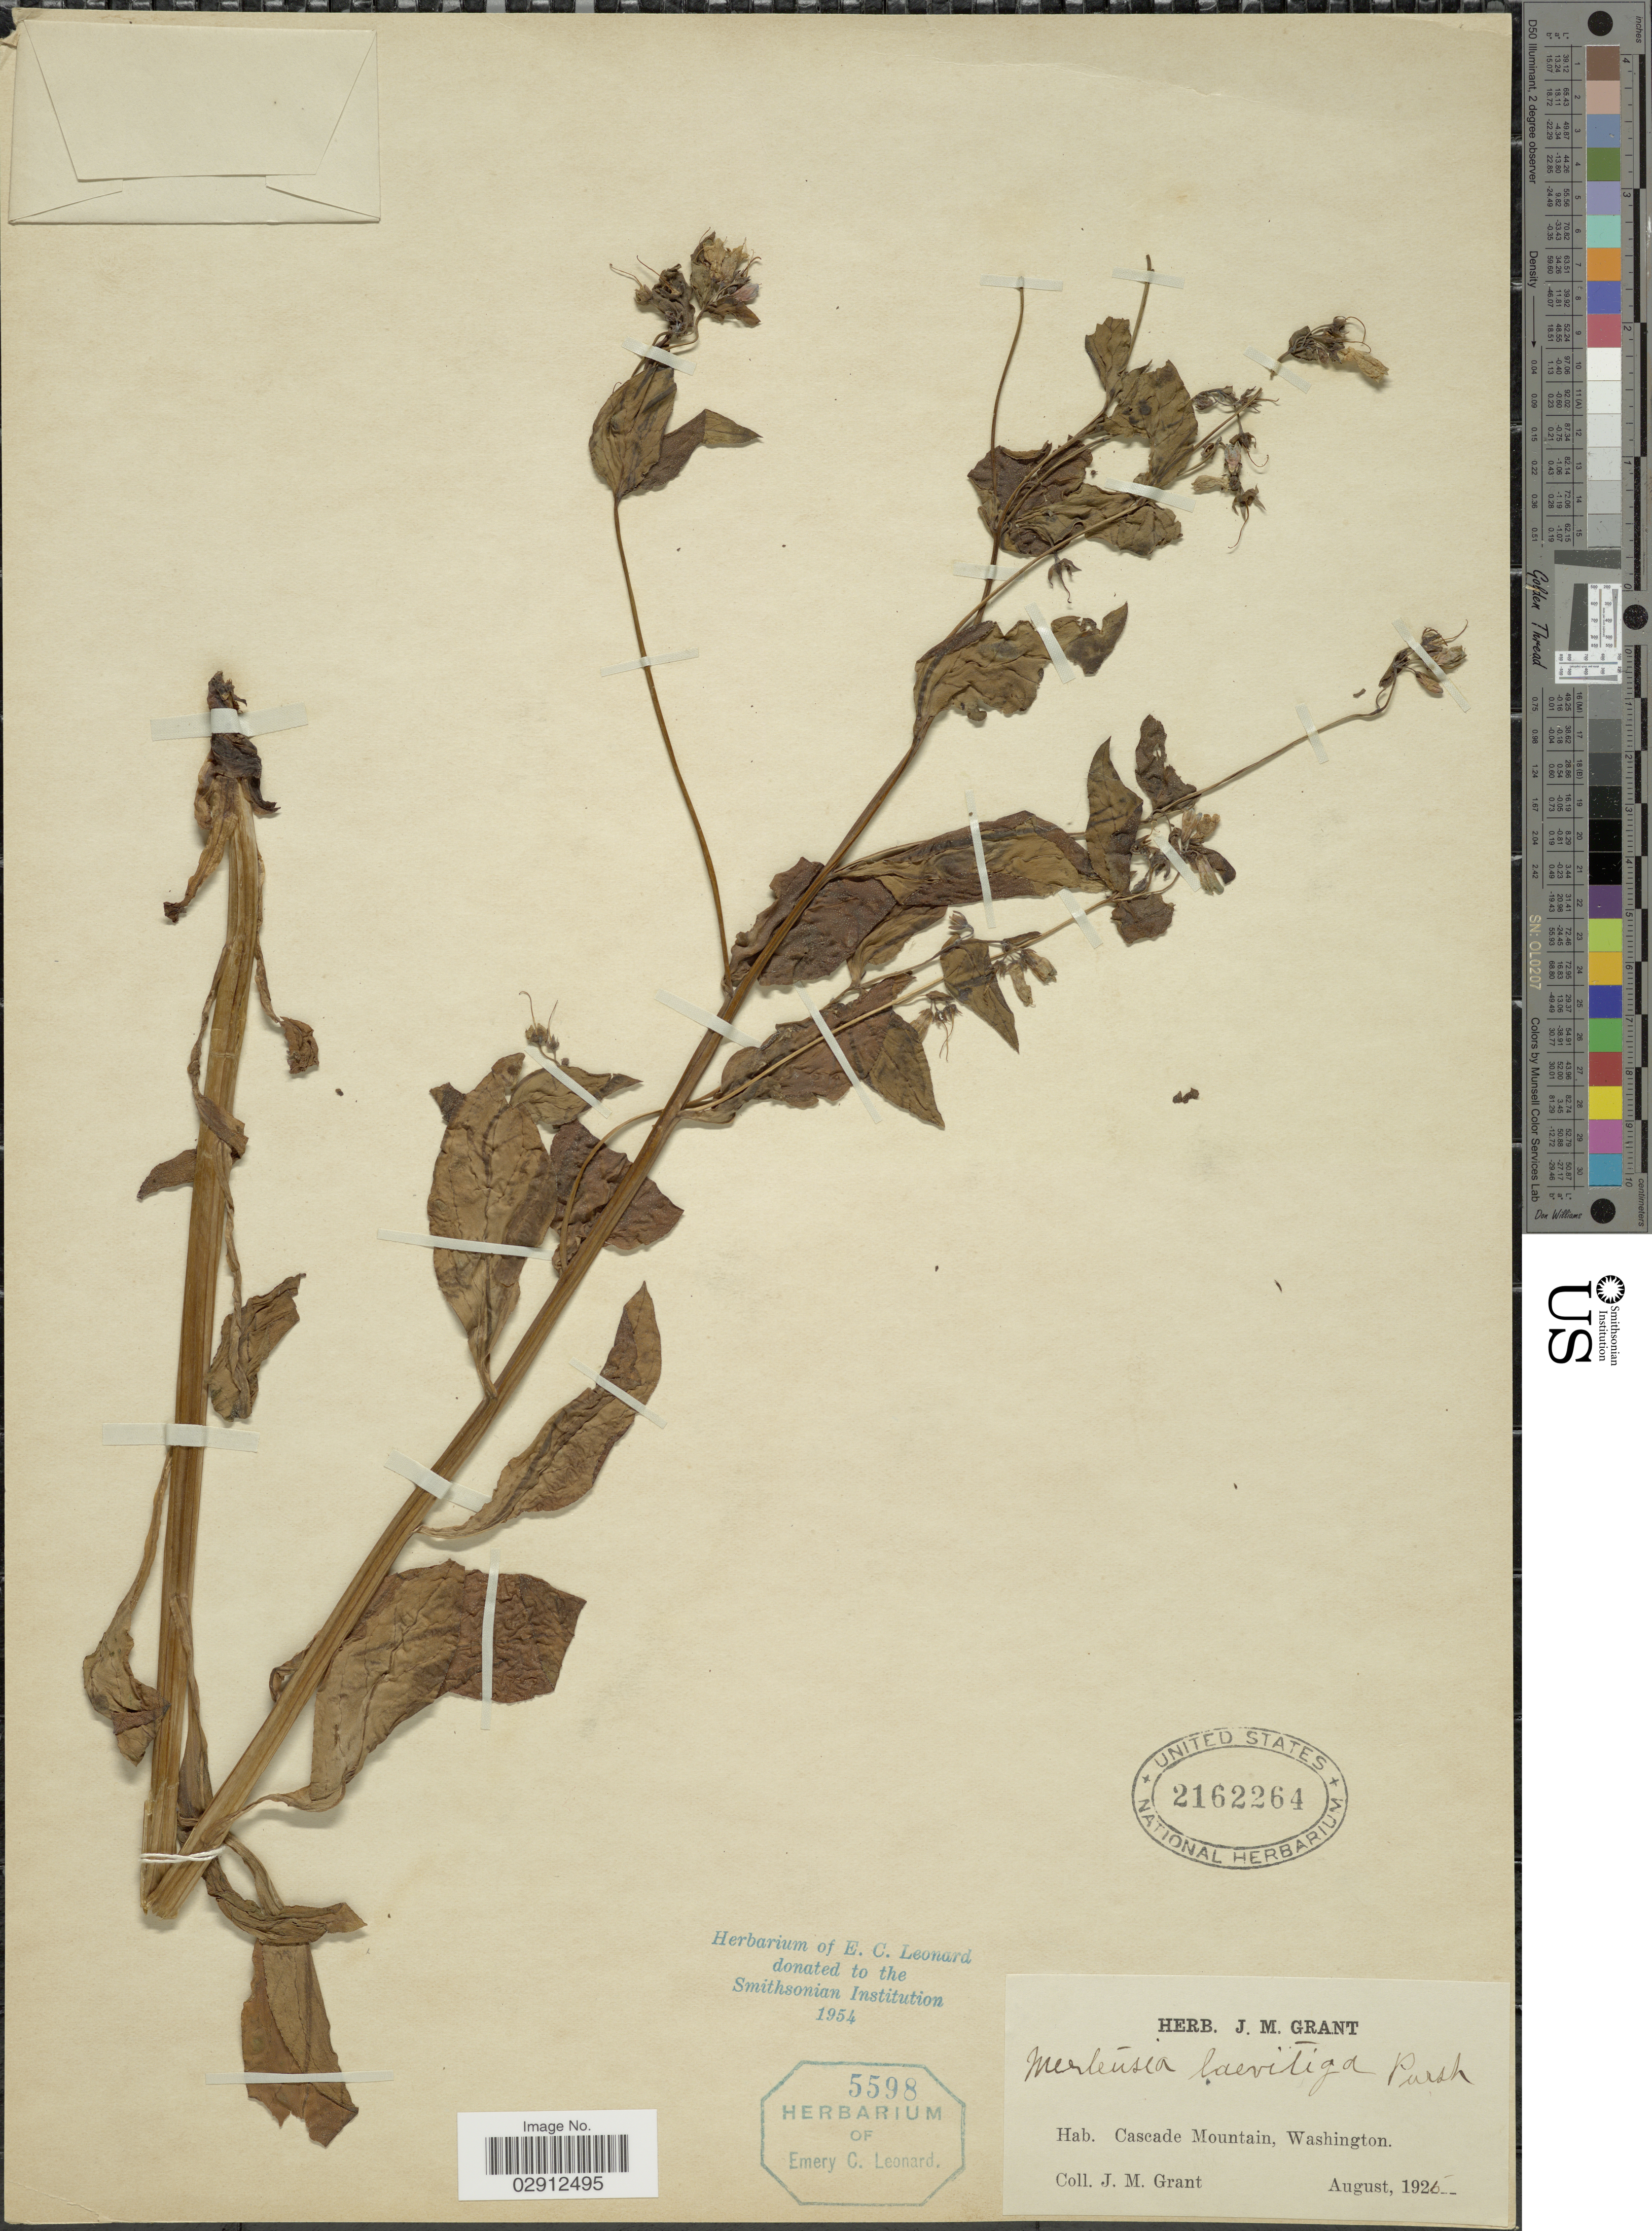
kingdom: Plantae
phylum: Tracheophyta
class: Magnoliopsida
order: Boraginales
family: Boraginaceae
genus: Mertensia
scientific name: Mertensia laevigata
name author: Willd.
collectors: J. M. Grant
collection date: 1925-08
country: United States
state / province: Washington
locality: Cascade Mountain, Washington.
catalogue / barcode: US 2162264